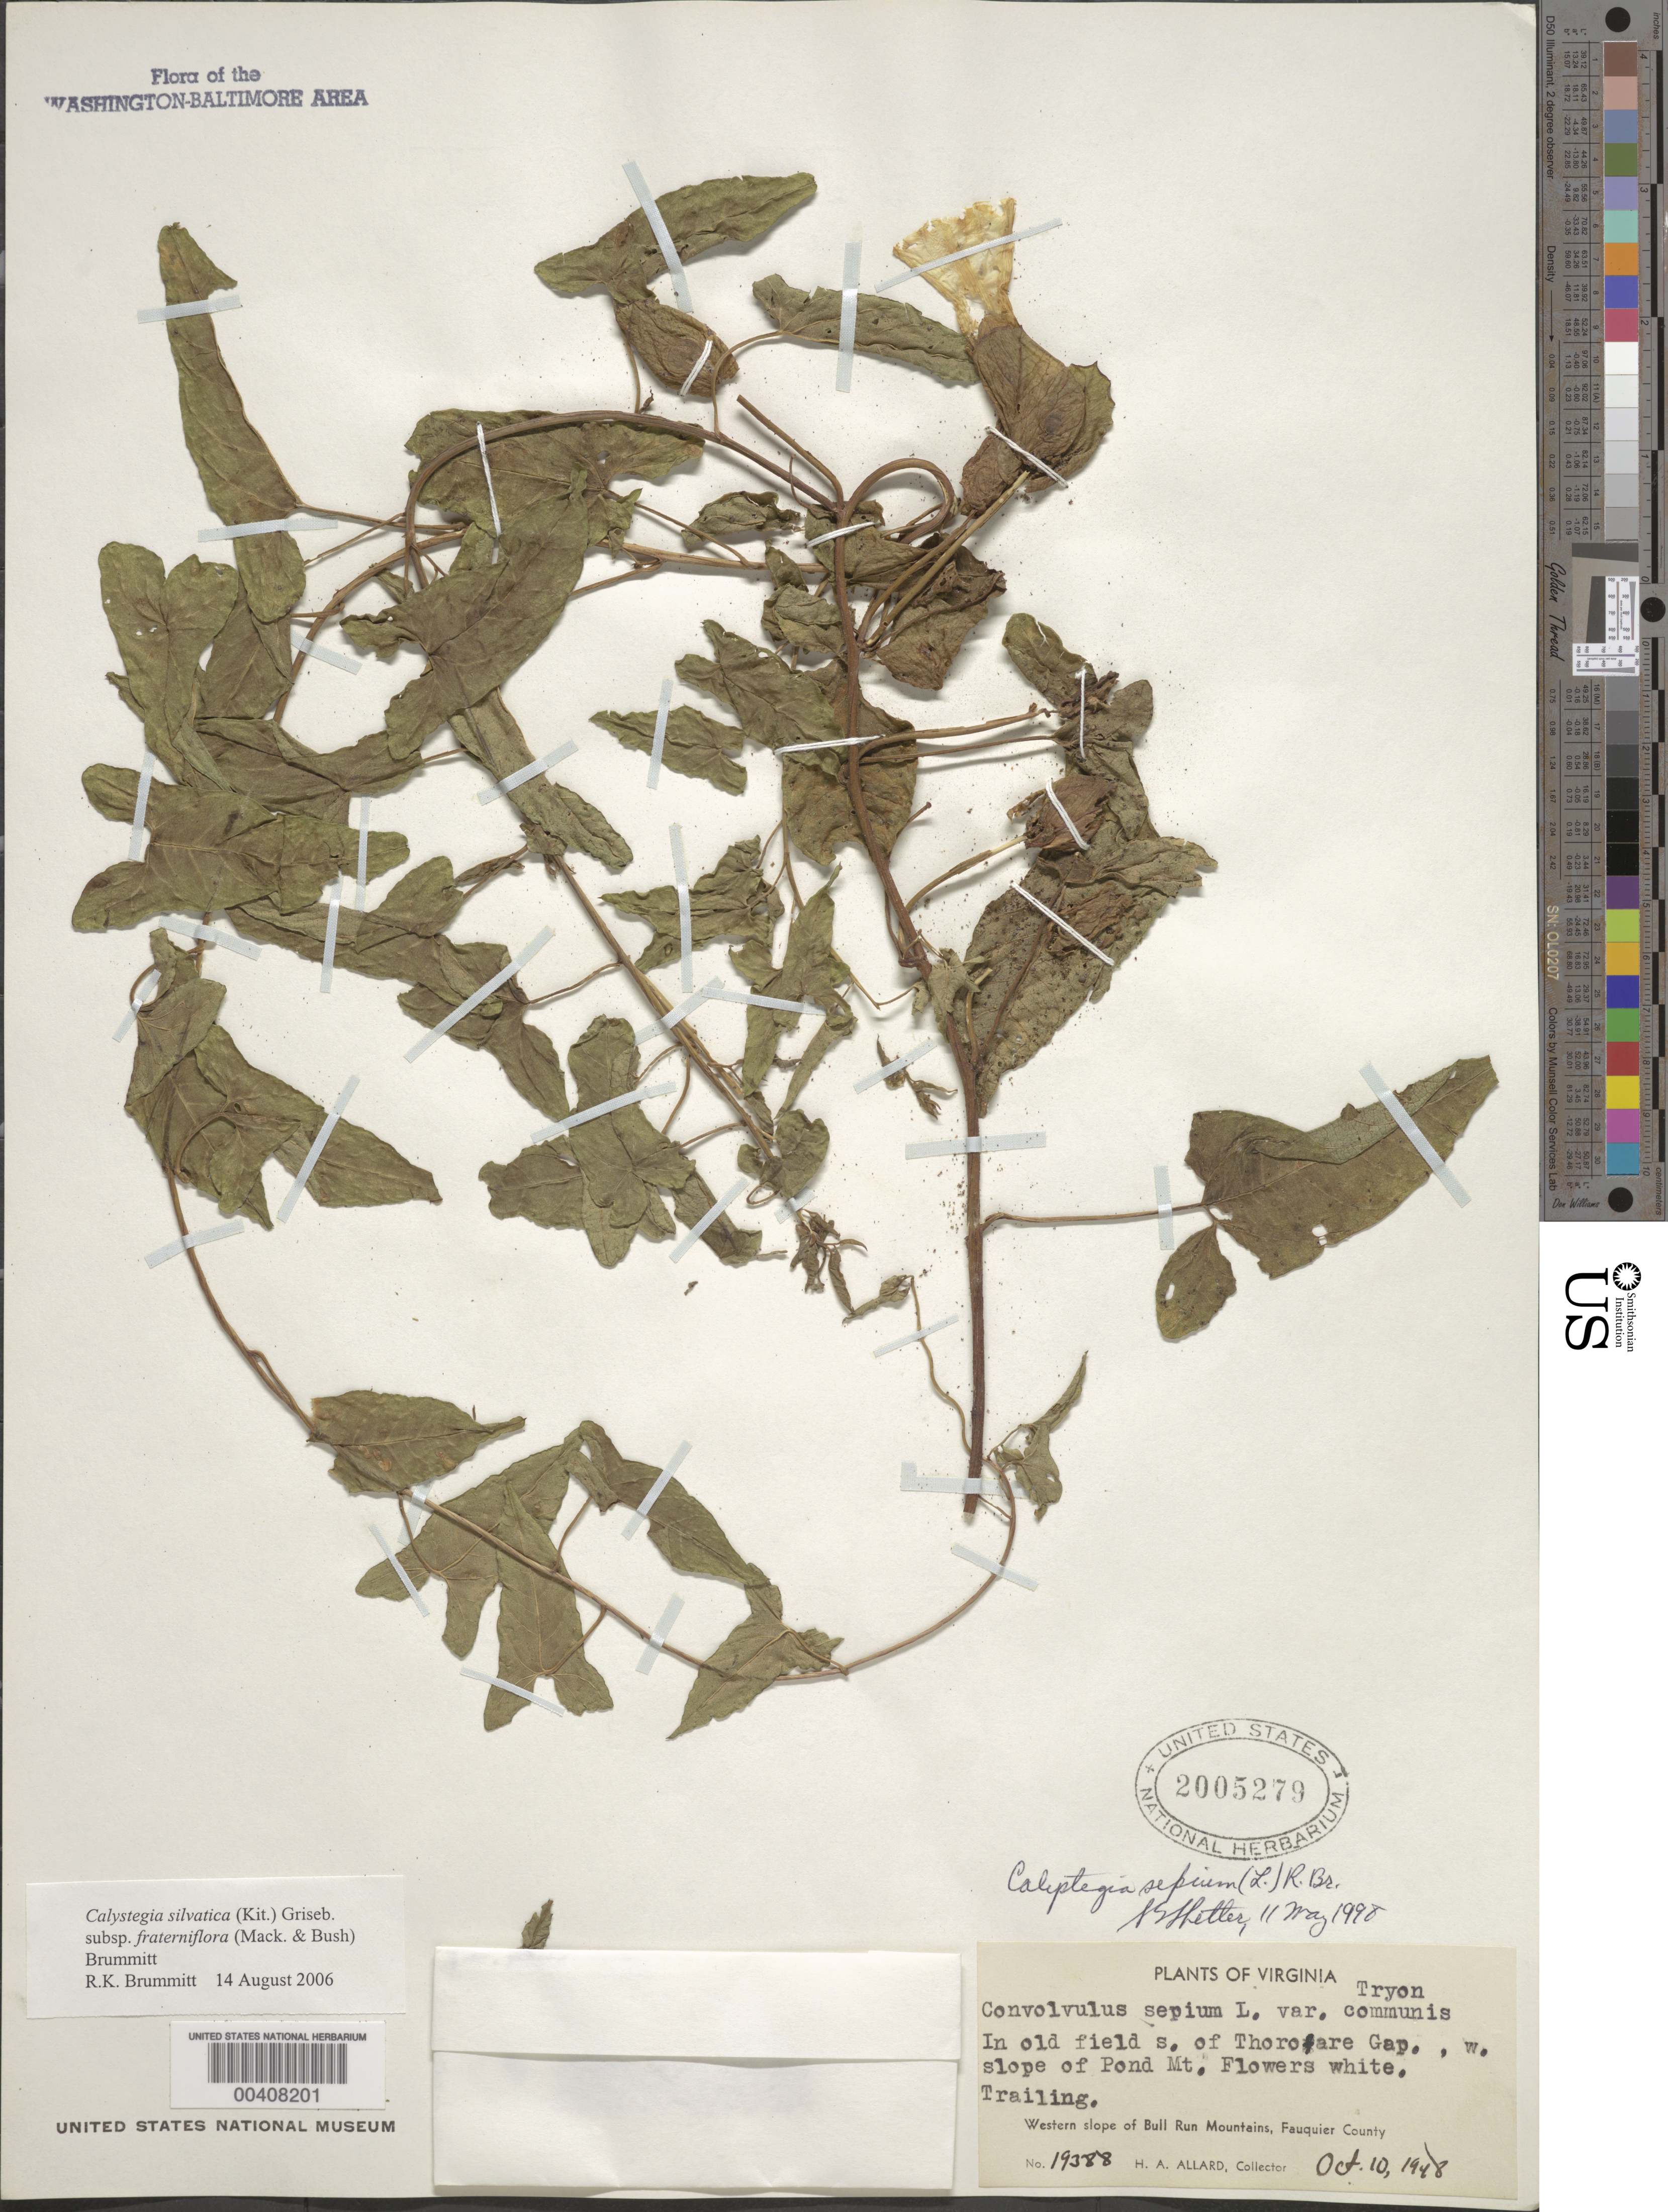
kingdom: Plantae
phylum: Tracheophyta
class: Magnoliopsida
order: Solanales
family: Convolvulaceae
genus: Calystegia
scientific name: Calystegia silvatica subsp. fraterniflora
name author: (Mack. & Bush) Brummitt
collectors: H. A. Allard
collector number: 19388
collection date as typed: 10 Oct 1948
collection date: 1948-10-10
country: United States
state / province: Virginia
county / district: Fauquier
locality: S of Thorofare Gap, W slope of Pond Mt. Bull Run Mts.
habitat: Old field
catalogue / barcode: US 2005279